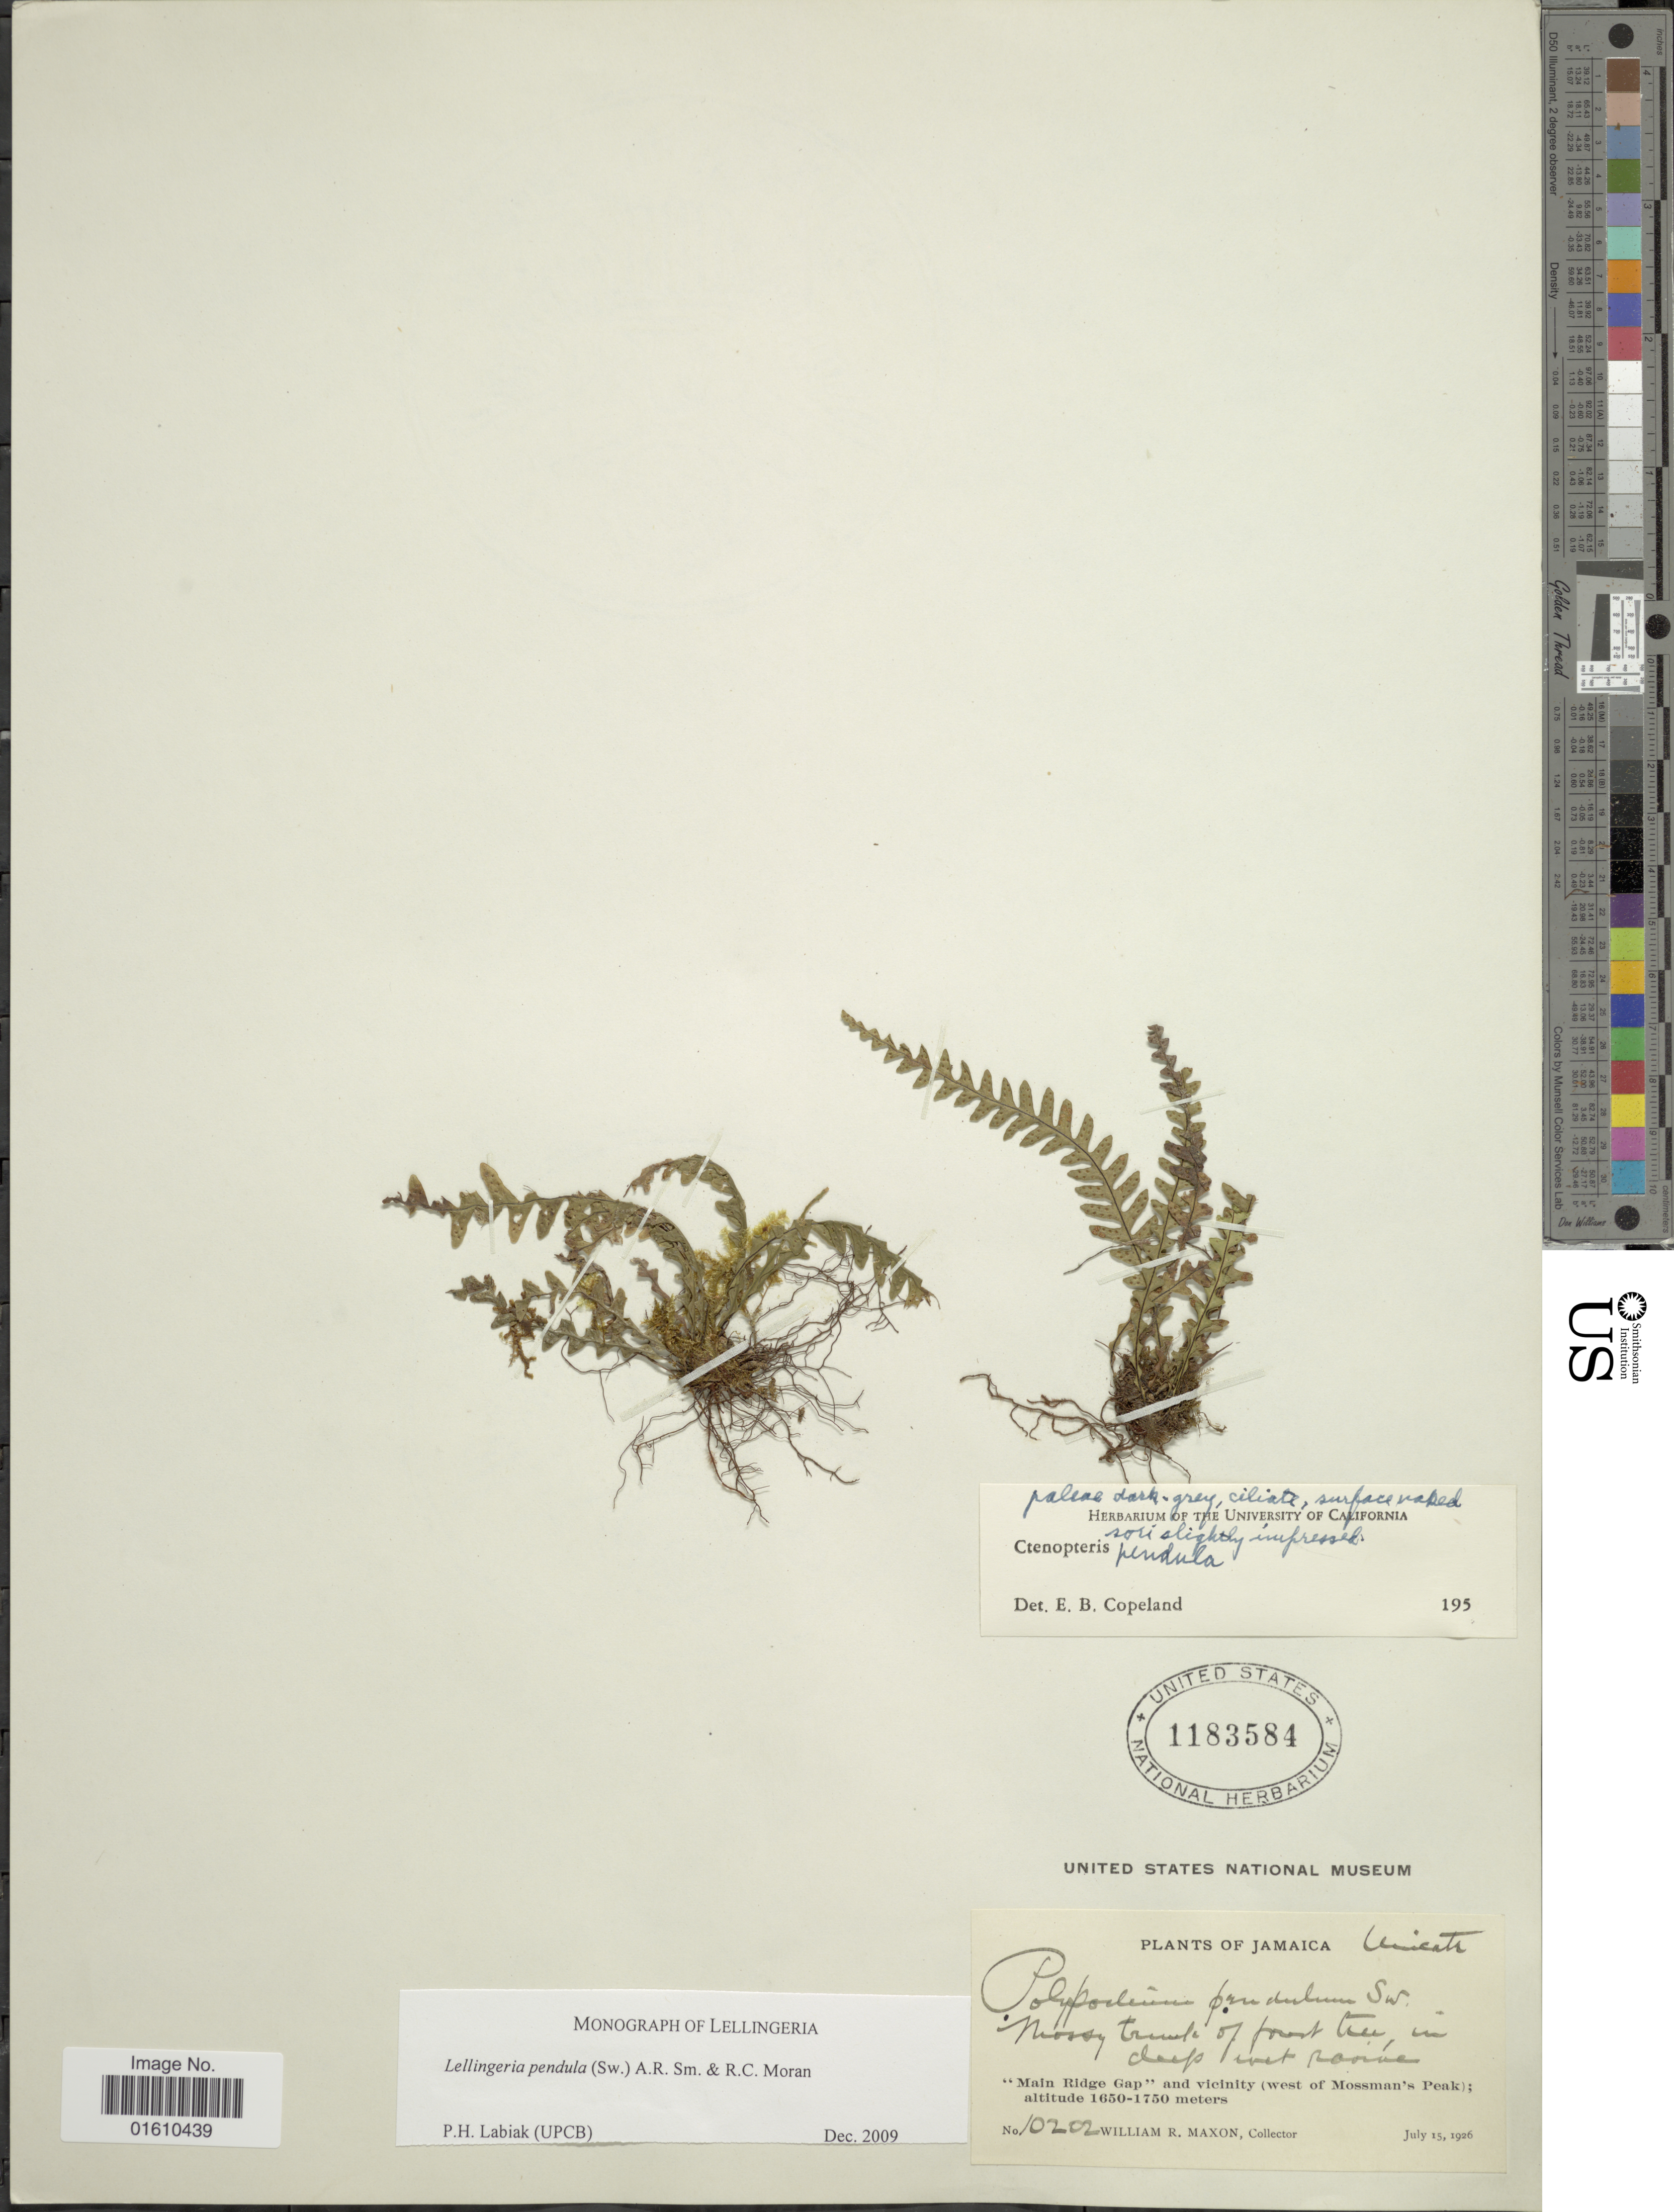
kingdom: Plantae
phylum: Tracheophyta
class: Polypodiopsida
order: Polypodiales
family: Polypodiaceae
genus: Lellingeria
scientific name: Lellingeria pendula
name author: (Sw.) A.R. Sm. & R.C. Moran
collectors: W. R. Maxon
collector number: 10202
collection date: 1926-07-15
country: Jamaica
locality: Main Ridge Gap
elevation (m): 1650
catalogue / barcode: US 1183584